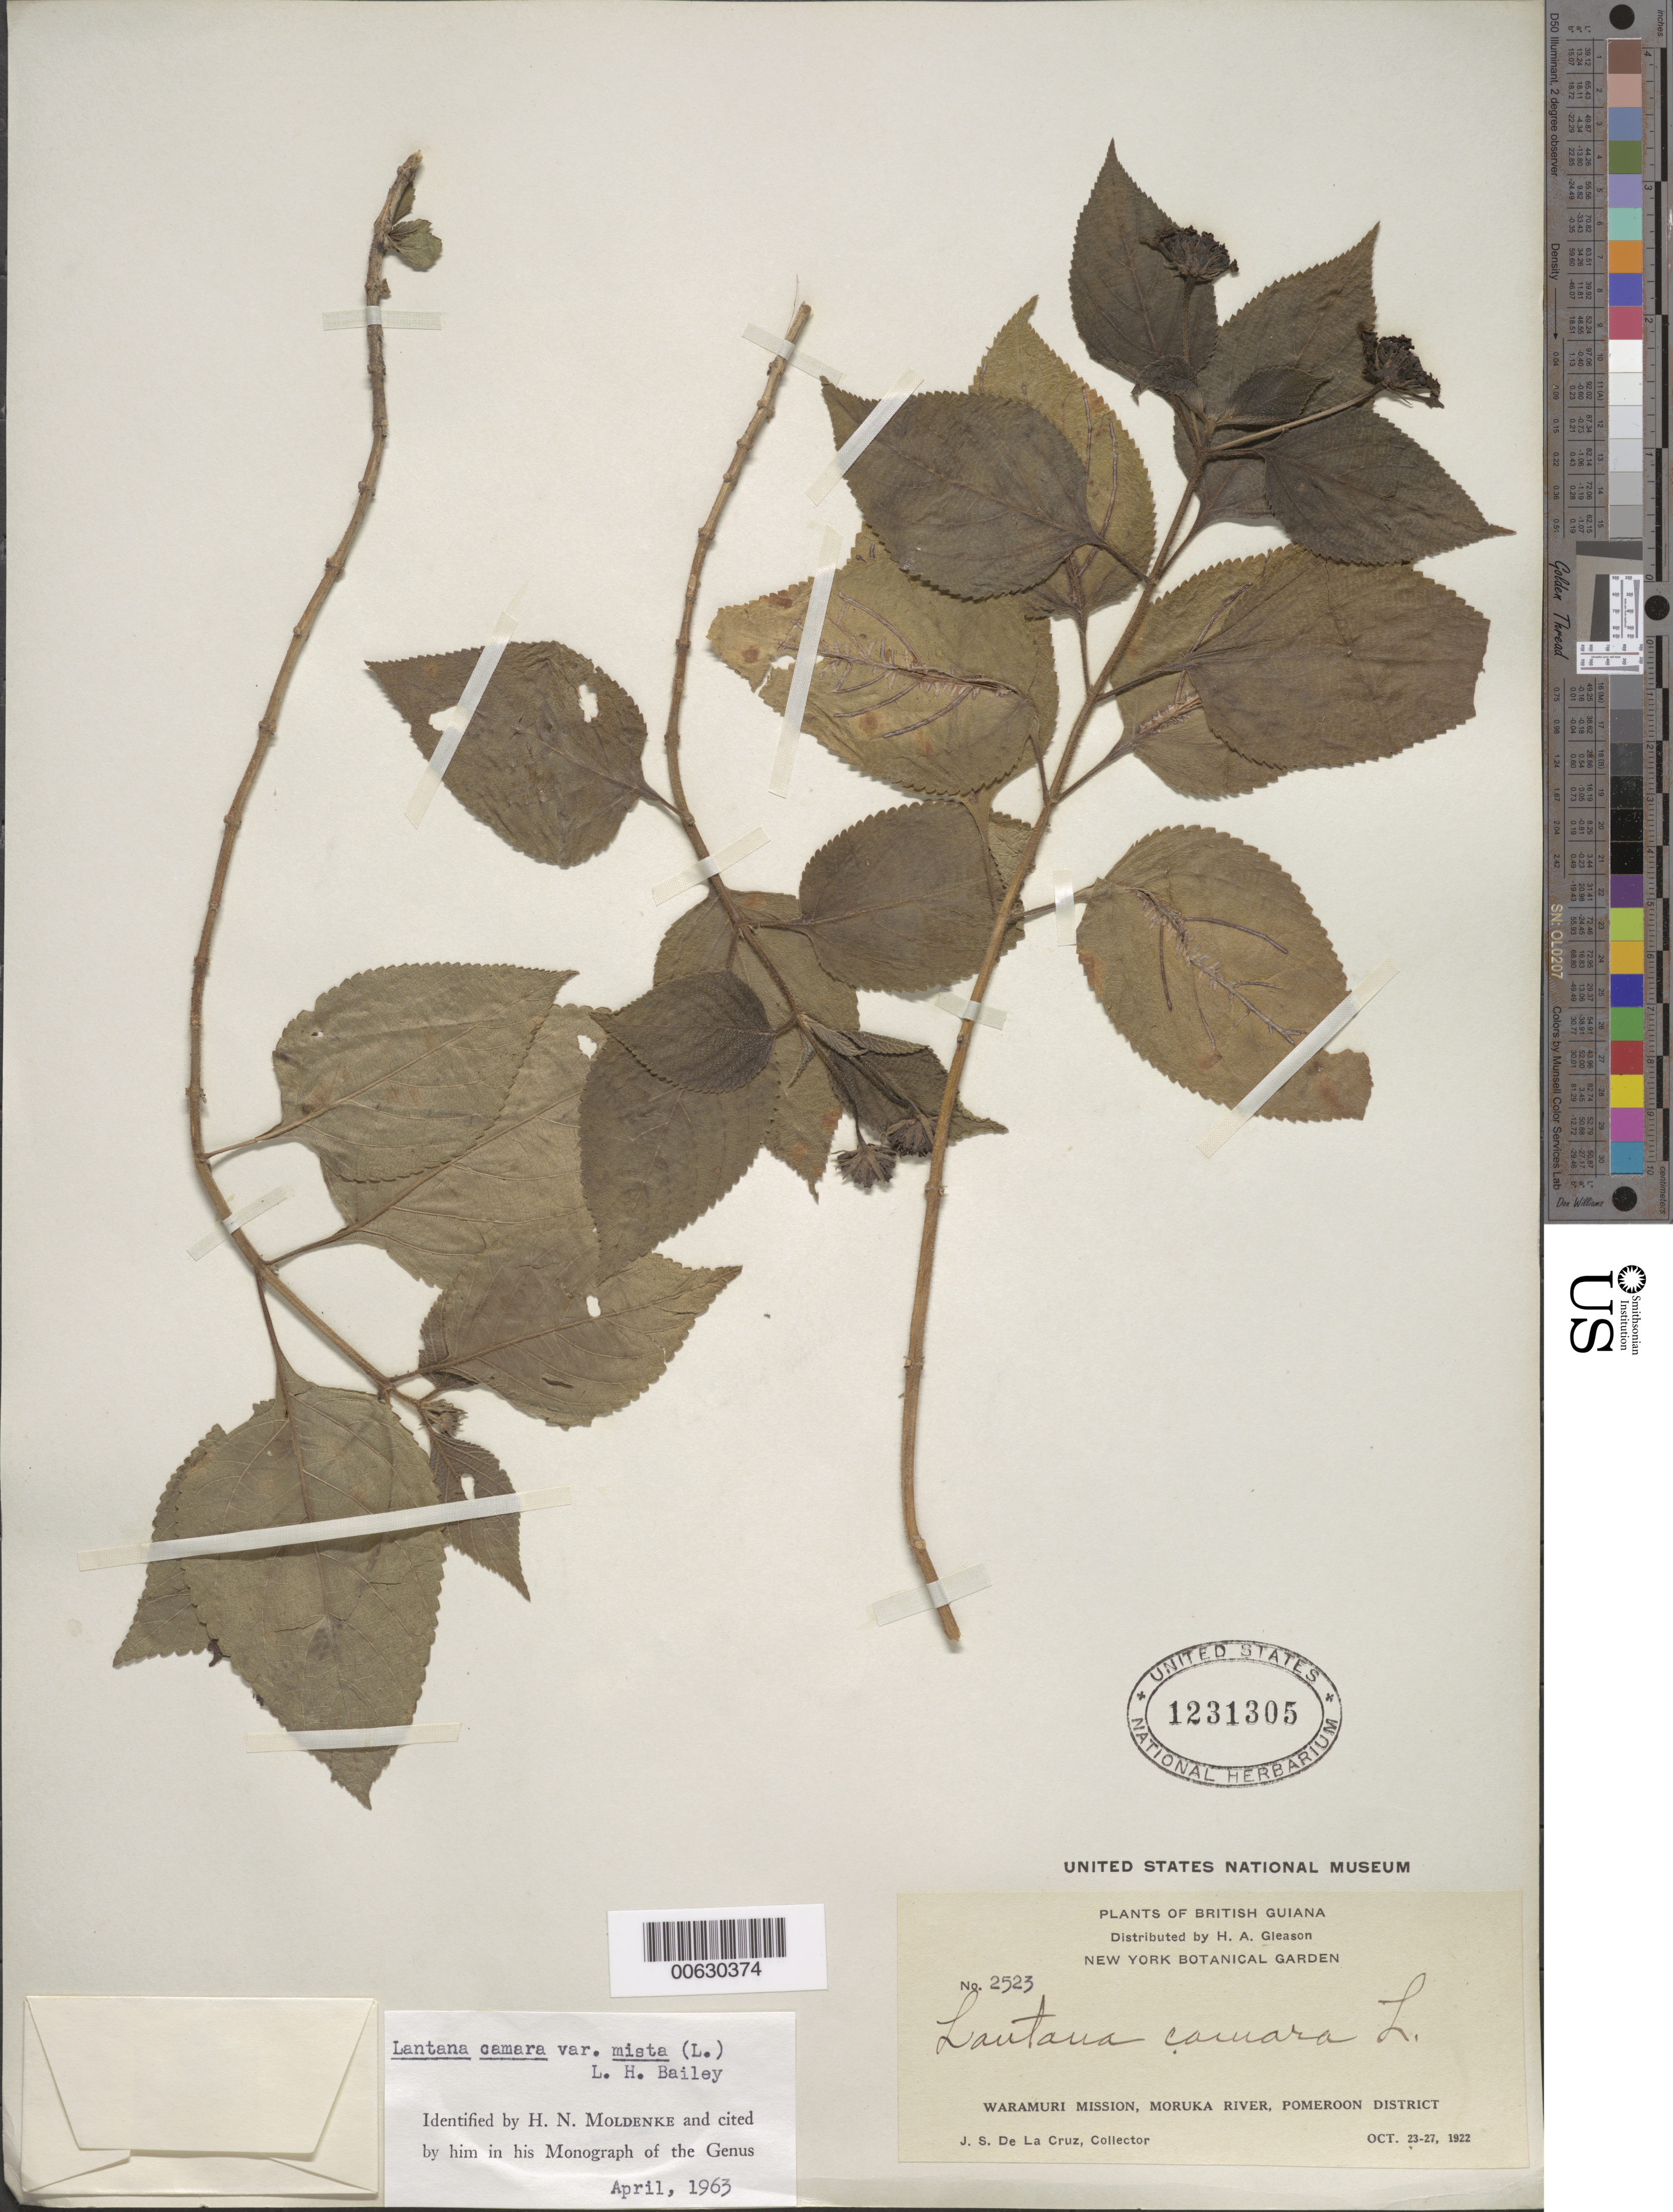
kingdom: Plantae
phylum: Tracheophyta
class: Magnoliopsida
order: Lamiales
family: Verbenaceae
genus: Lantana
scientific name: Lantana camara var. mista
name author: (L.) L.H. Bailey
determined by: Moldenke, H. N.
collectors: J. S. de la Cruz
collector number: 2523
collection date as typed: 23-Oct-22 to 27-Oct-22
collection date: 1922-10-23/1922-10-27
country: Guyana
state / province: Pomeroon-Supenaam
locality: Waramuri Mission, Moruka R., Pomeroon Dist.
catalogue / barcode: US 1231305